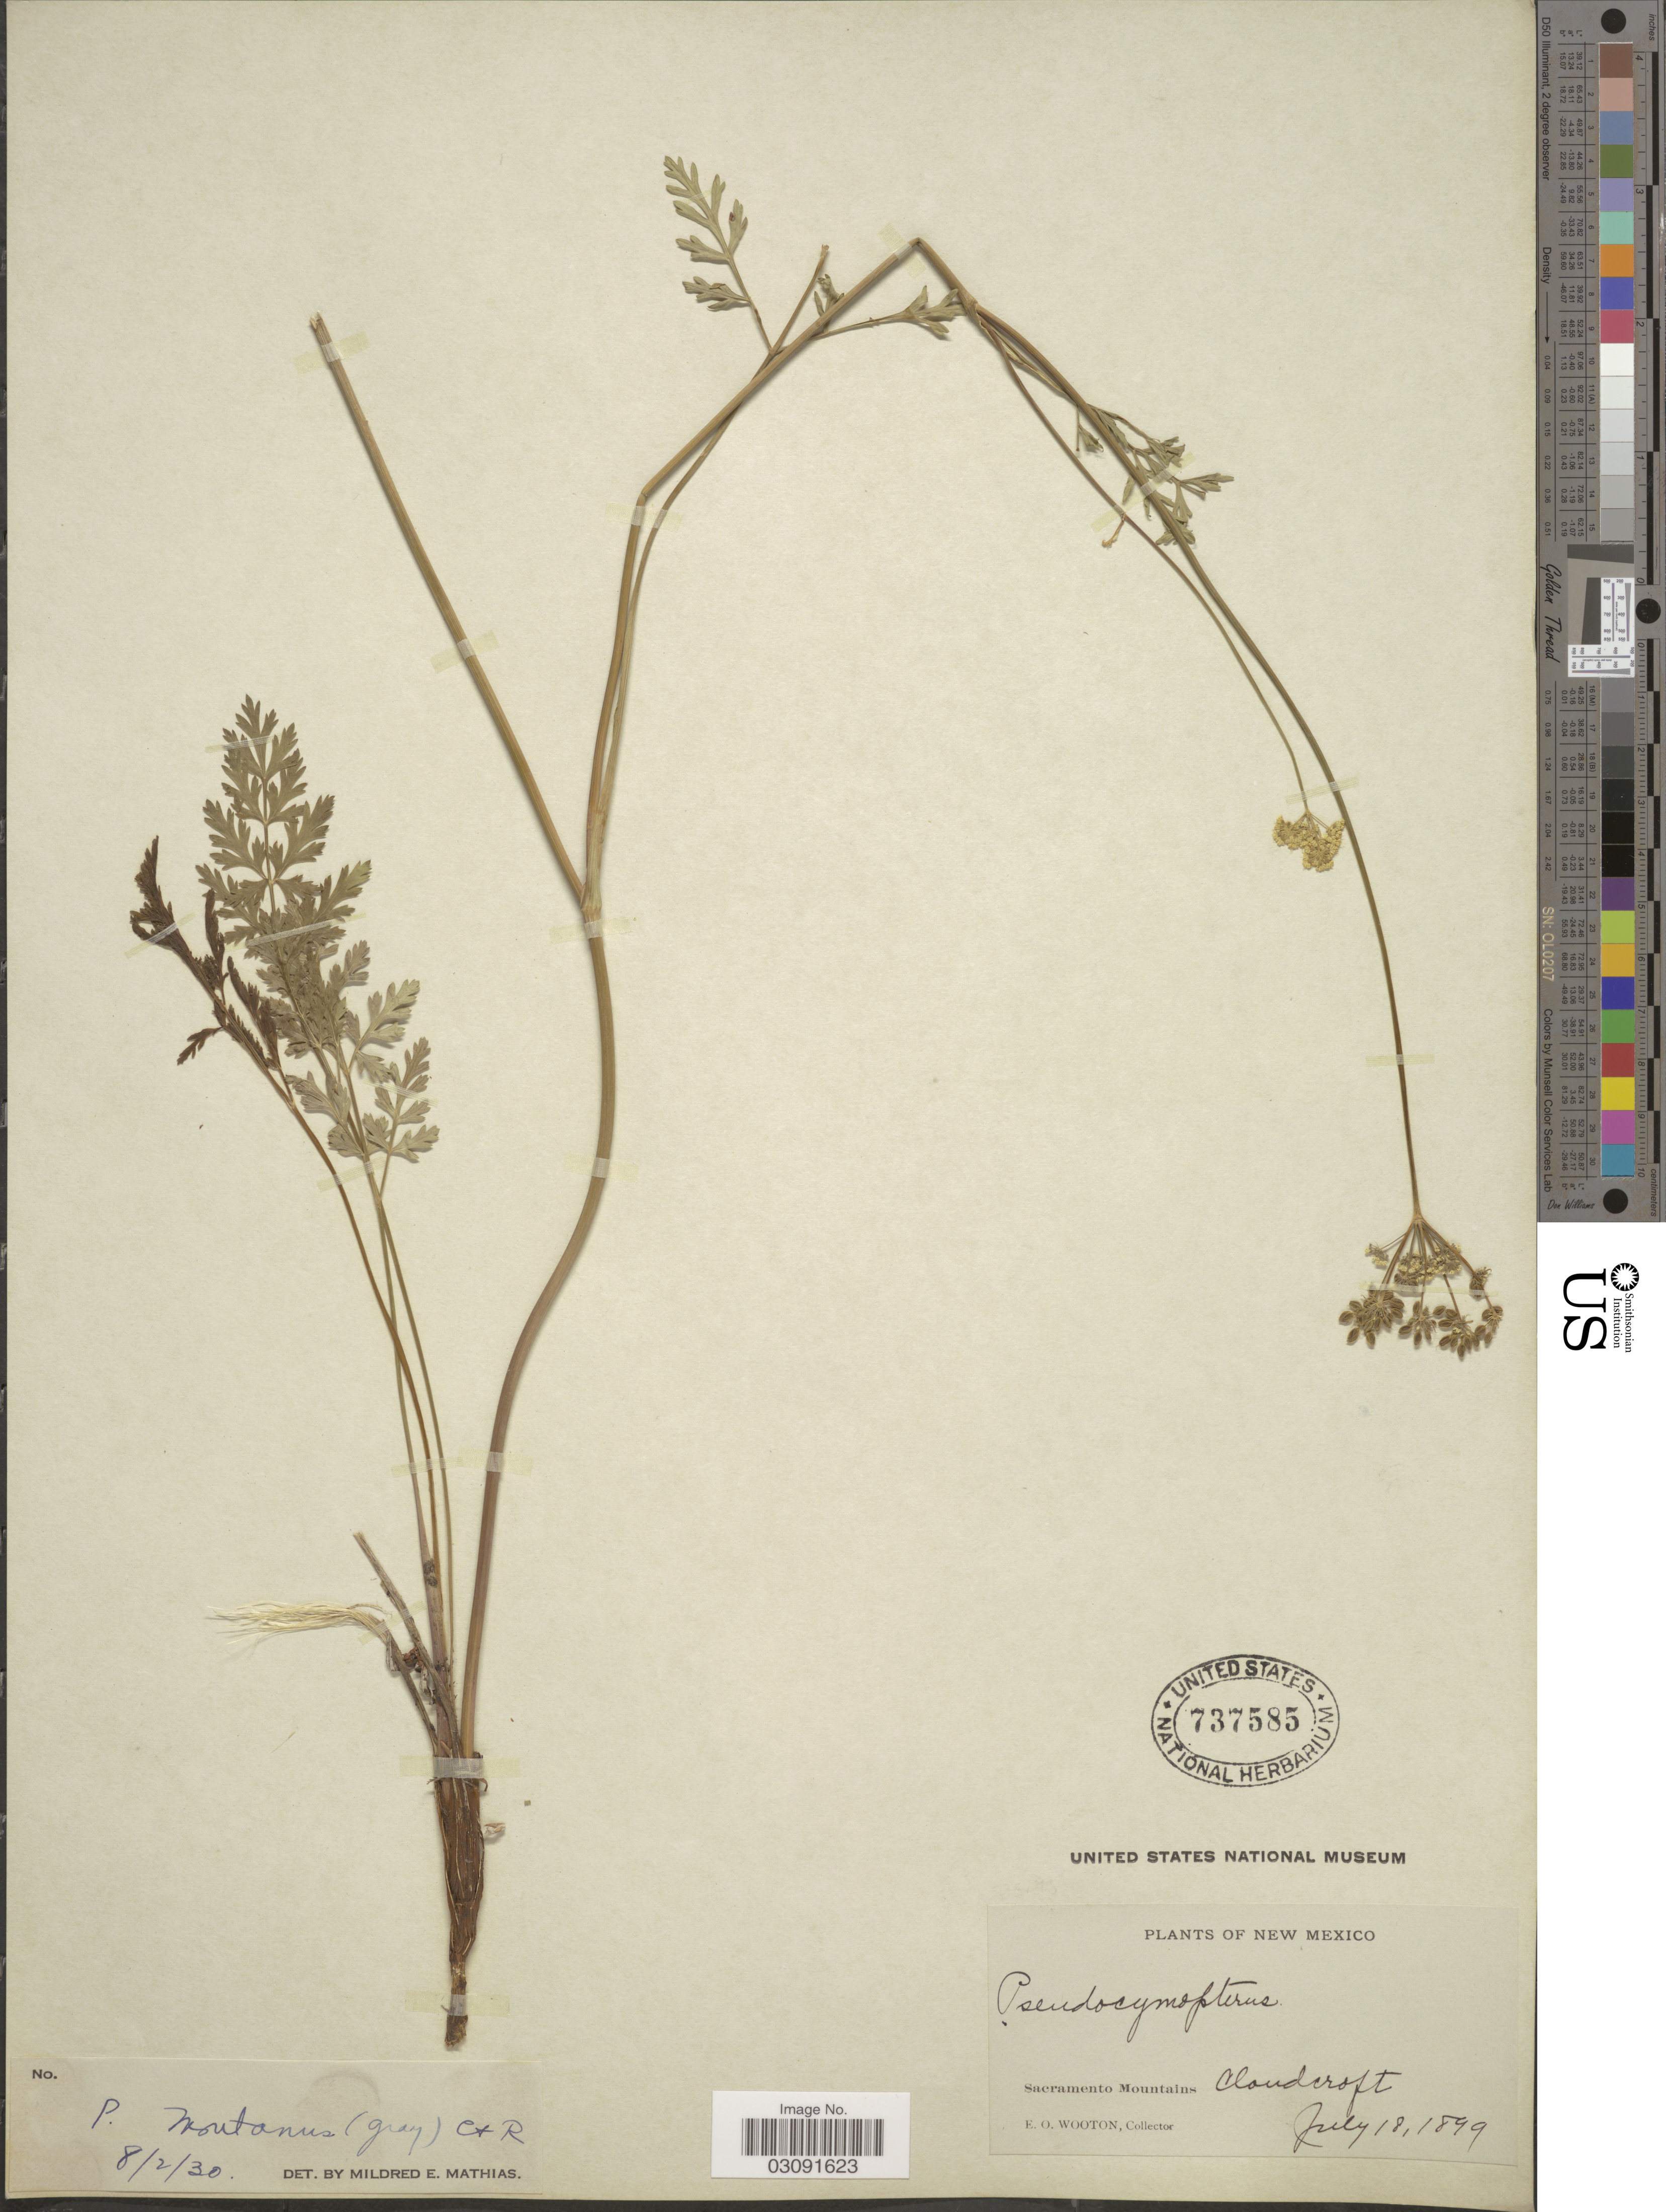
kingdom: Plantae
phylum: Tracheophyta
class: Magnoliopsida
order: Apiales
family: Apiaceae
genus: Pseudocymopterus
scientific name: Pseudocymopterus montanus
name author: (A. Gray) J.M. Coult. & Rose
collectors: E. O. Wooton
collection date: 1899-07-18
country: United States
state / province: New Mexico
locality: Sacramento Mountains, Cloudcroft.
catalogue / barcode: US 737585